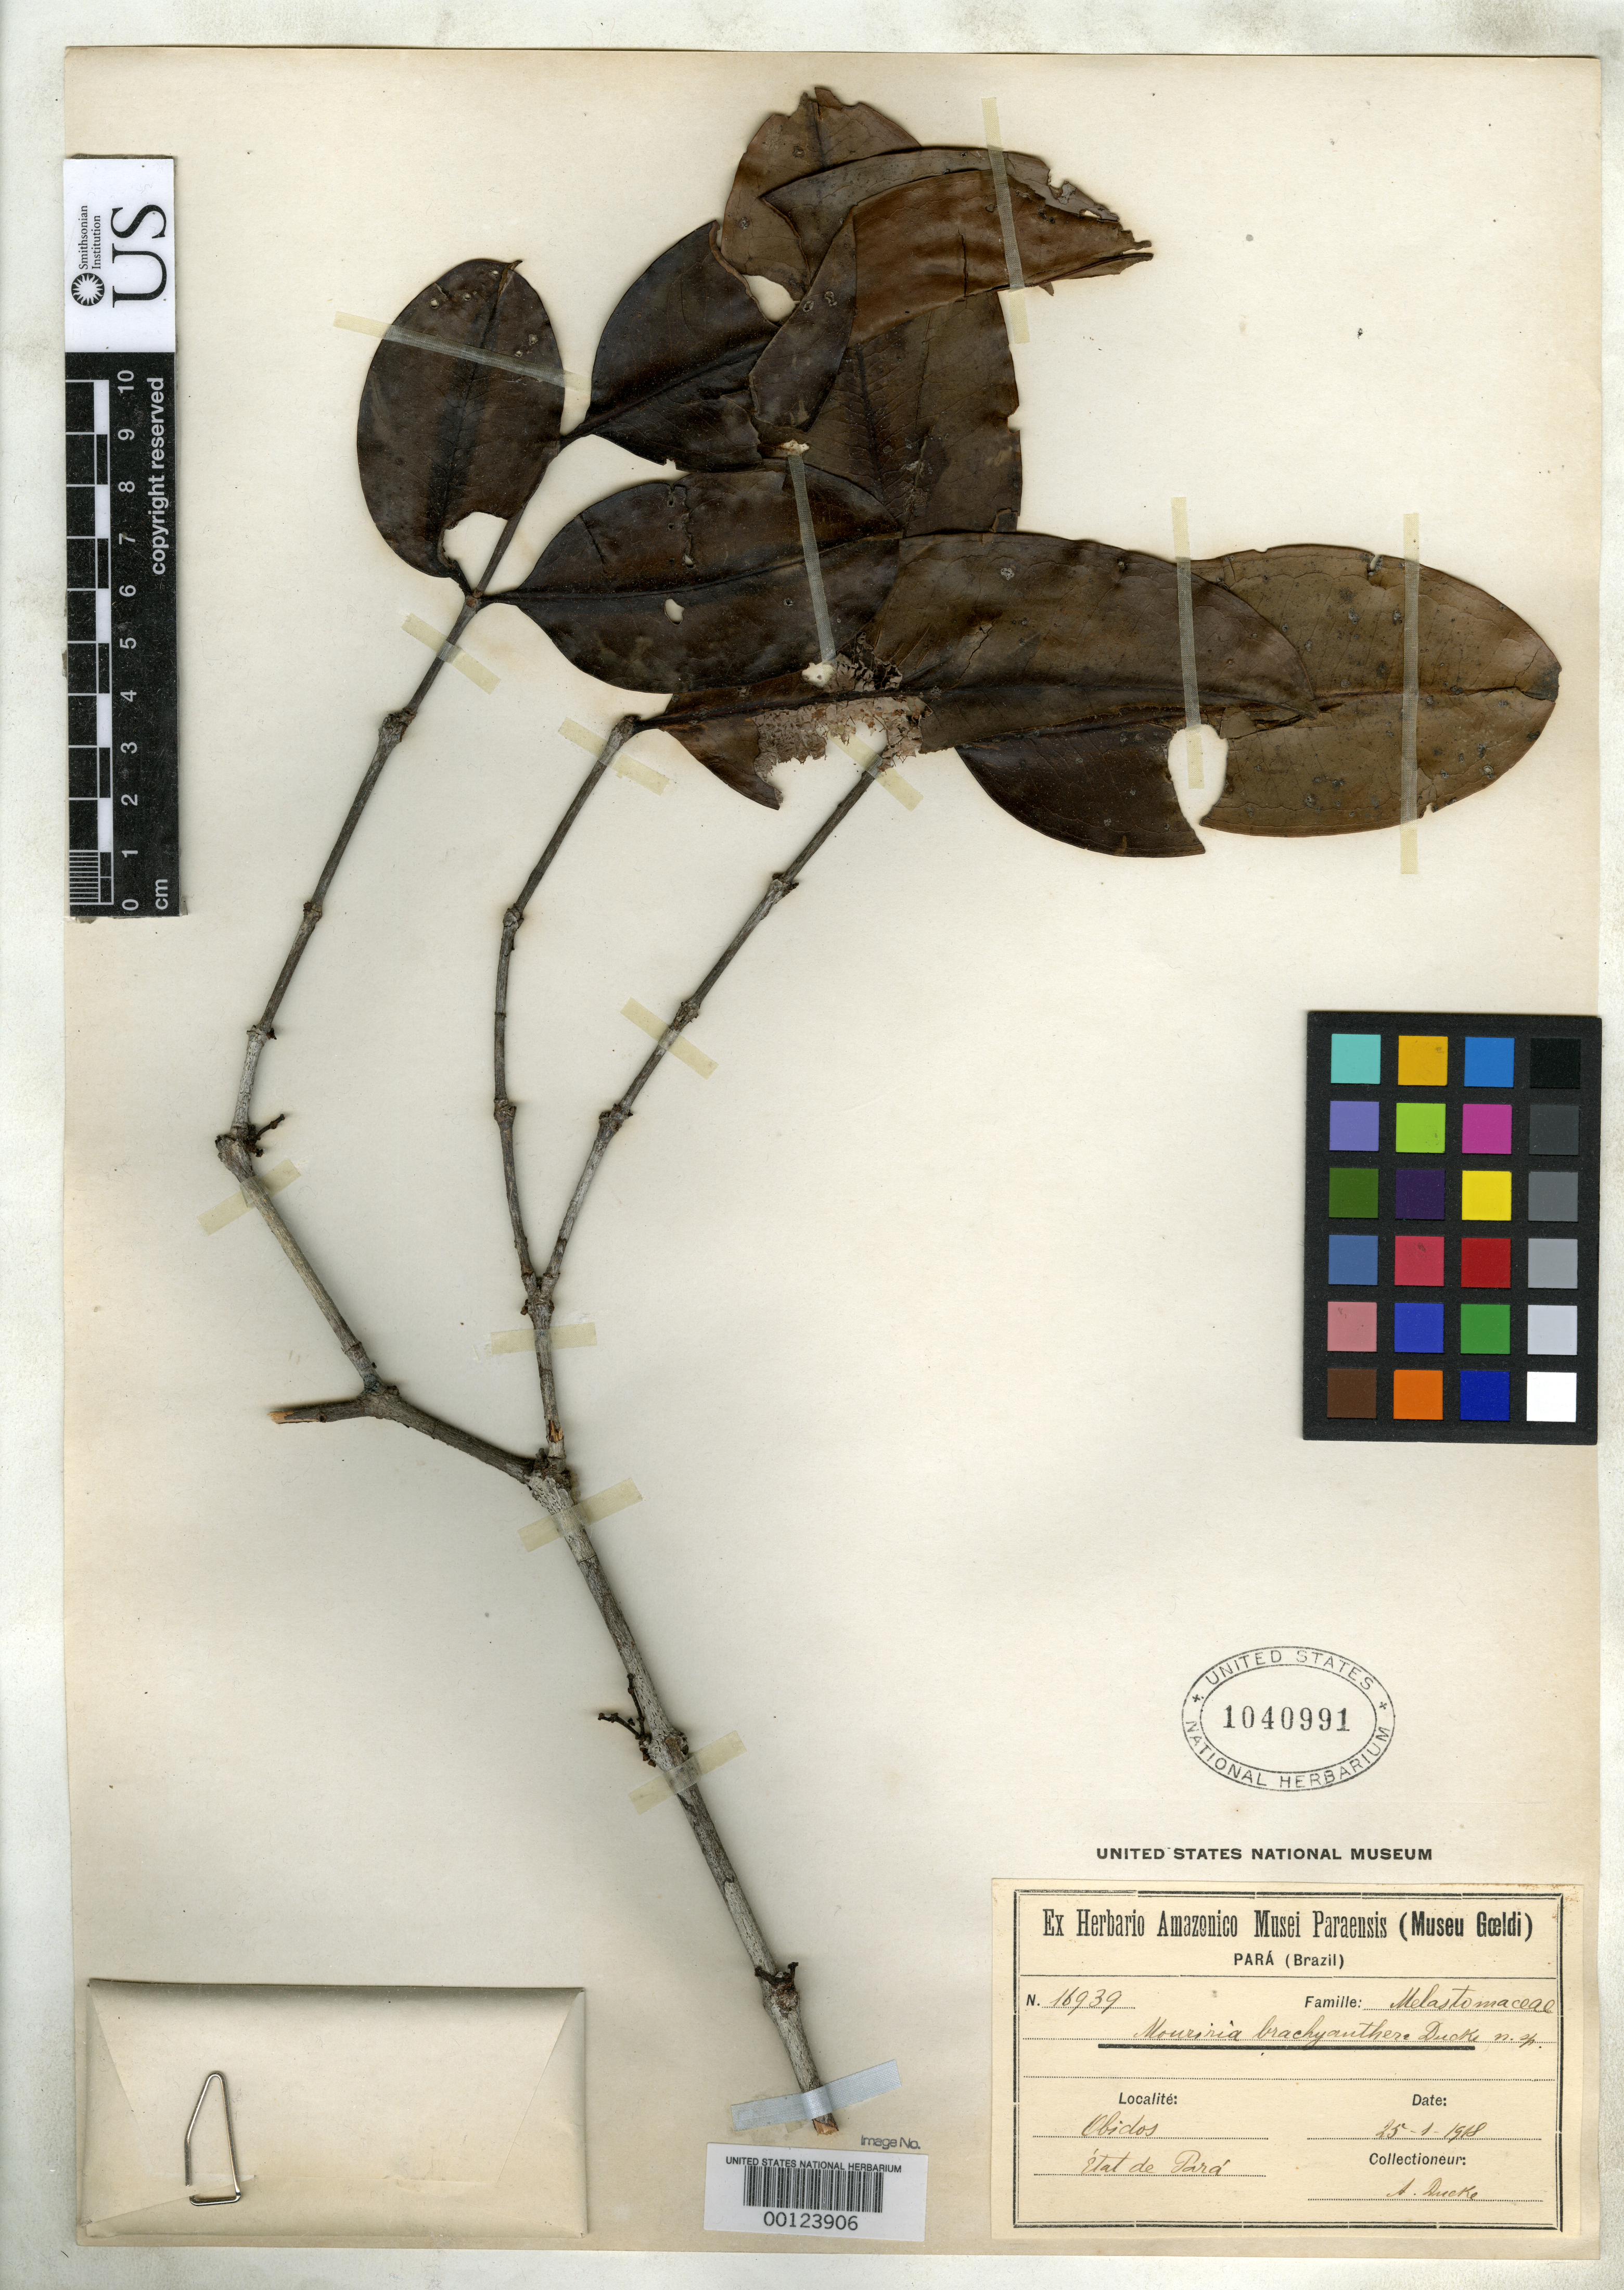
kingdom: Plantae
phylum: Tracheophyta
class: Magnoliopsida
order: Myrtales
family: Melastomataceae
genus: Mouriria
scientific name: Mouriria brachyanthera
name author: Ducke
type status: Isosyntype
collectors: A. Ducke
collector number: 16939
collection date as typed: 25 Jan 1918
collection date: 1918-01-25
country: Brazil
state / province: Pará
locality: Prope Obidos inter Flumina Curucamba et Rio Branco.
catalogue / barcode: US 1040991